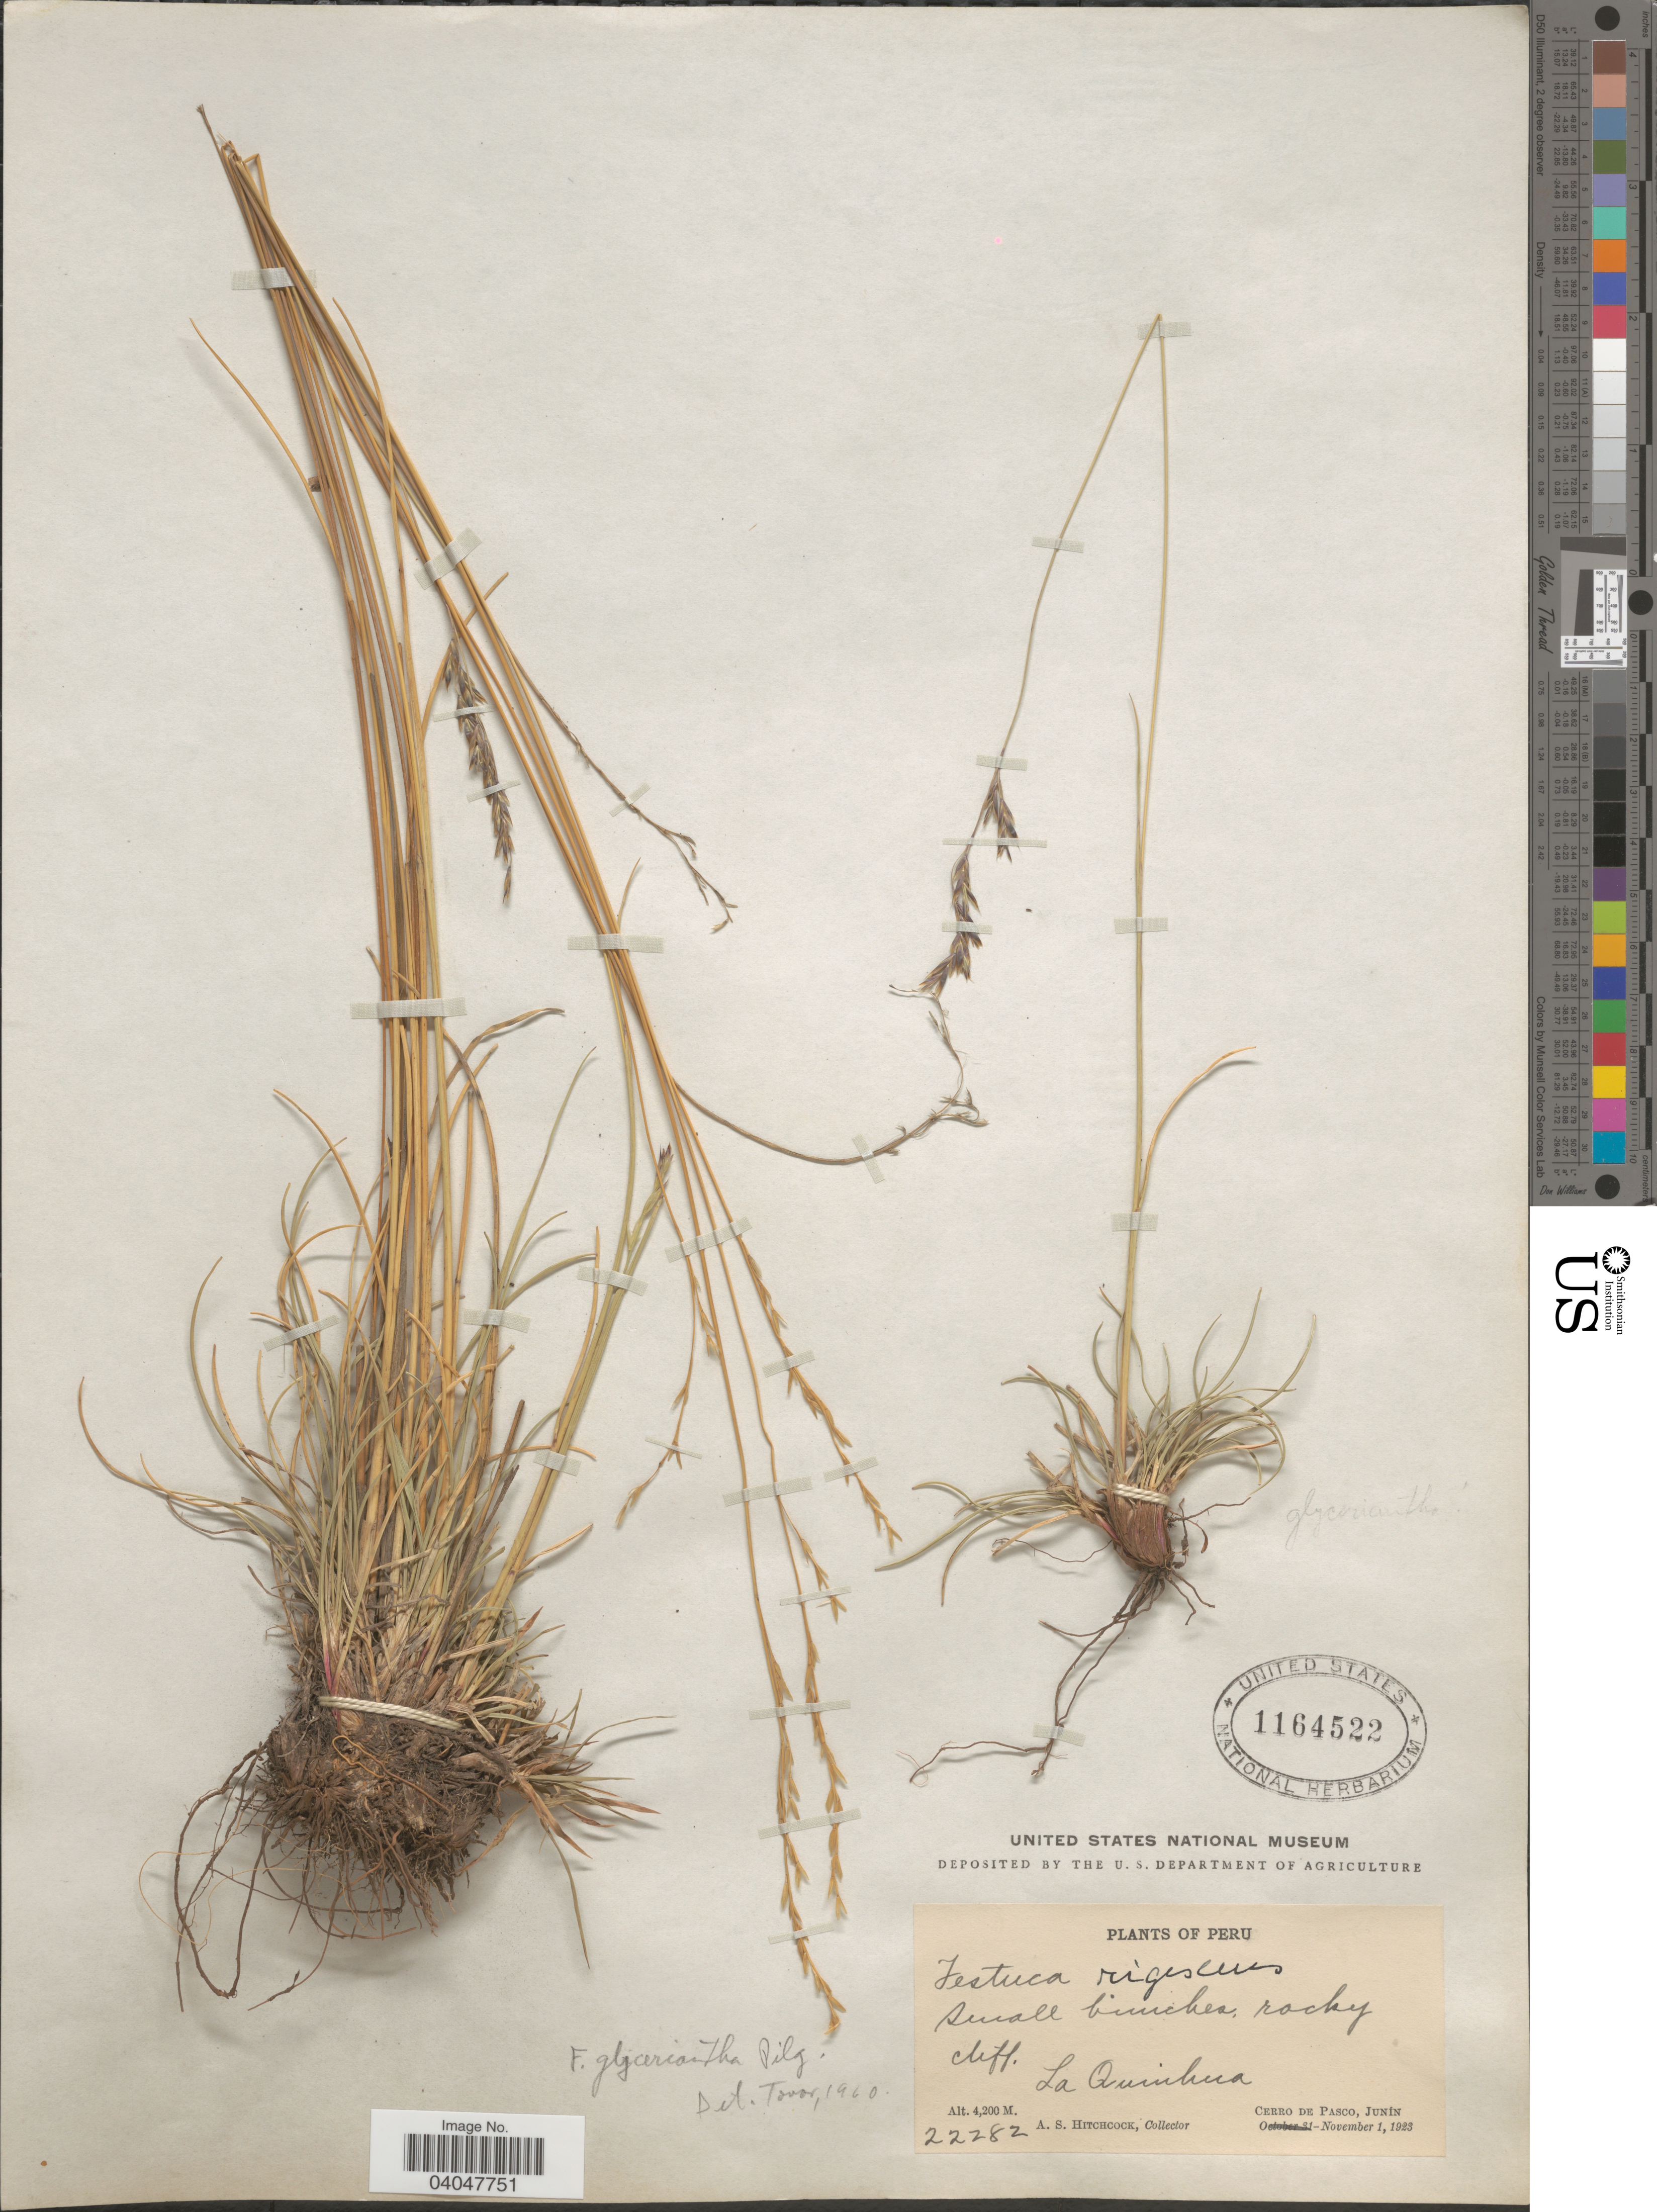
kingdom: Plantae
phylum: Tracheophyta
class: Liliopsida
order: Poales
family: Poaceae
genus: Festuca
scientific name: Festuca glyceriantha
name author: Pilg.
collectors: A. S. Hitchcock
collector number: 22282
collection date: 1923-11-01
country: Peru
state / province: Junín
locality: La Quinhua. Cerro de Pasco.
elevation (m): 4200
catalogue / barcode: US 1164522